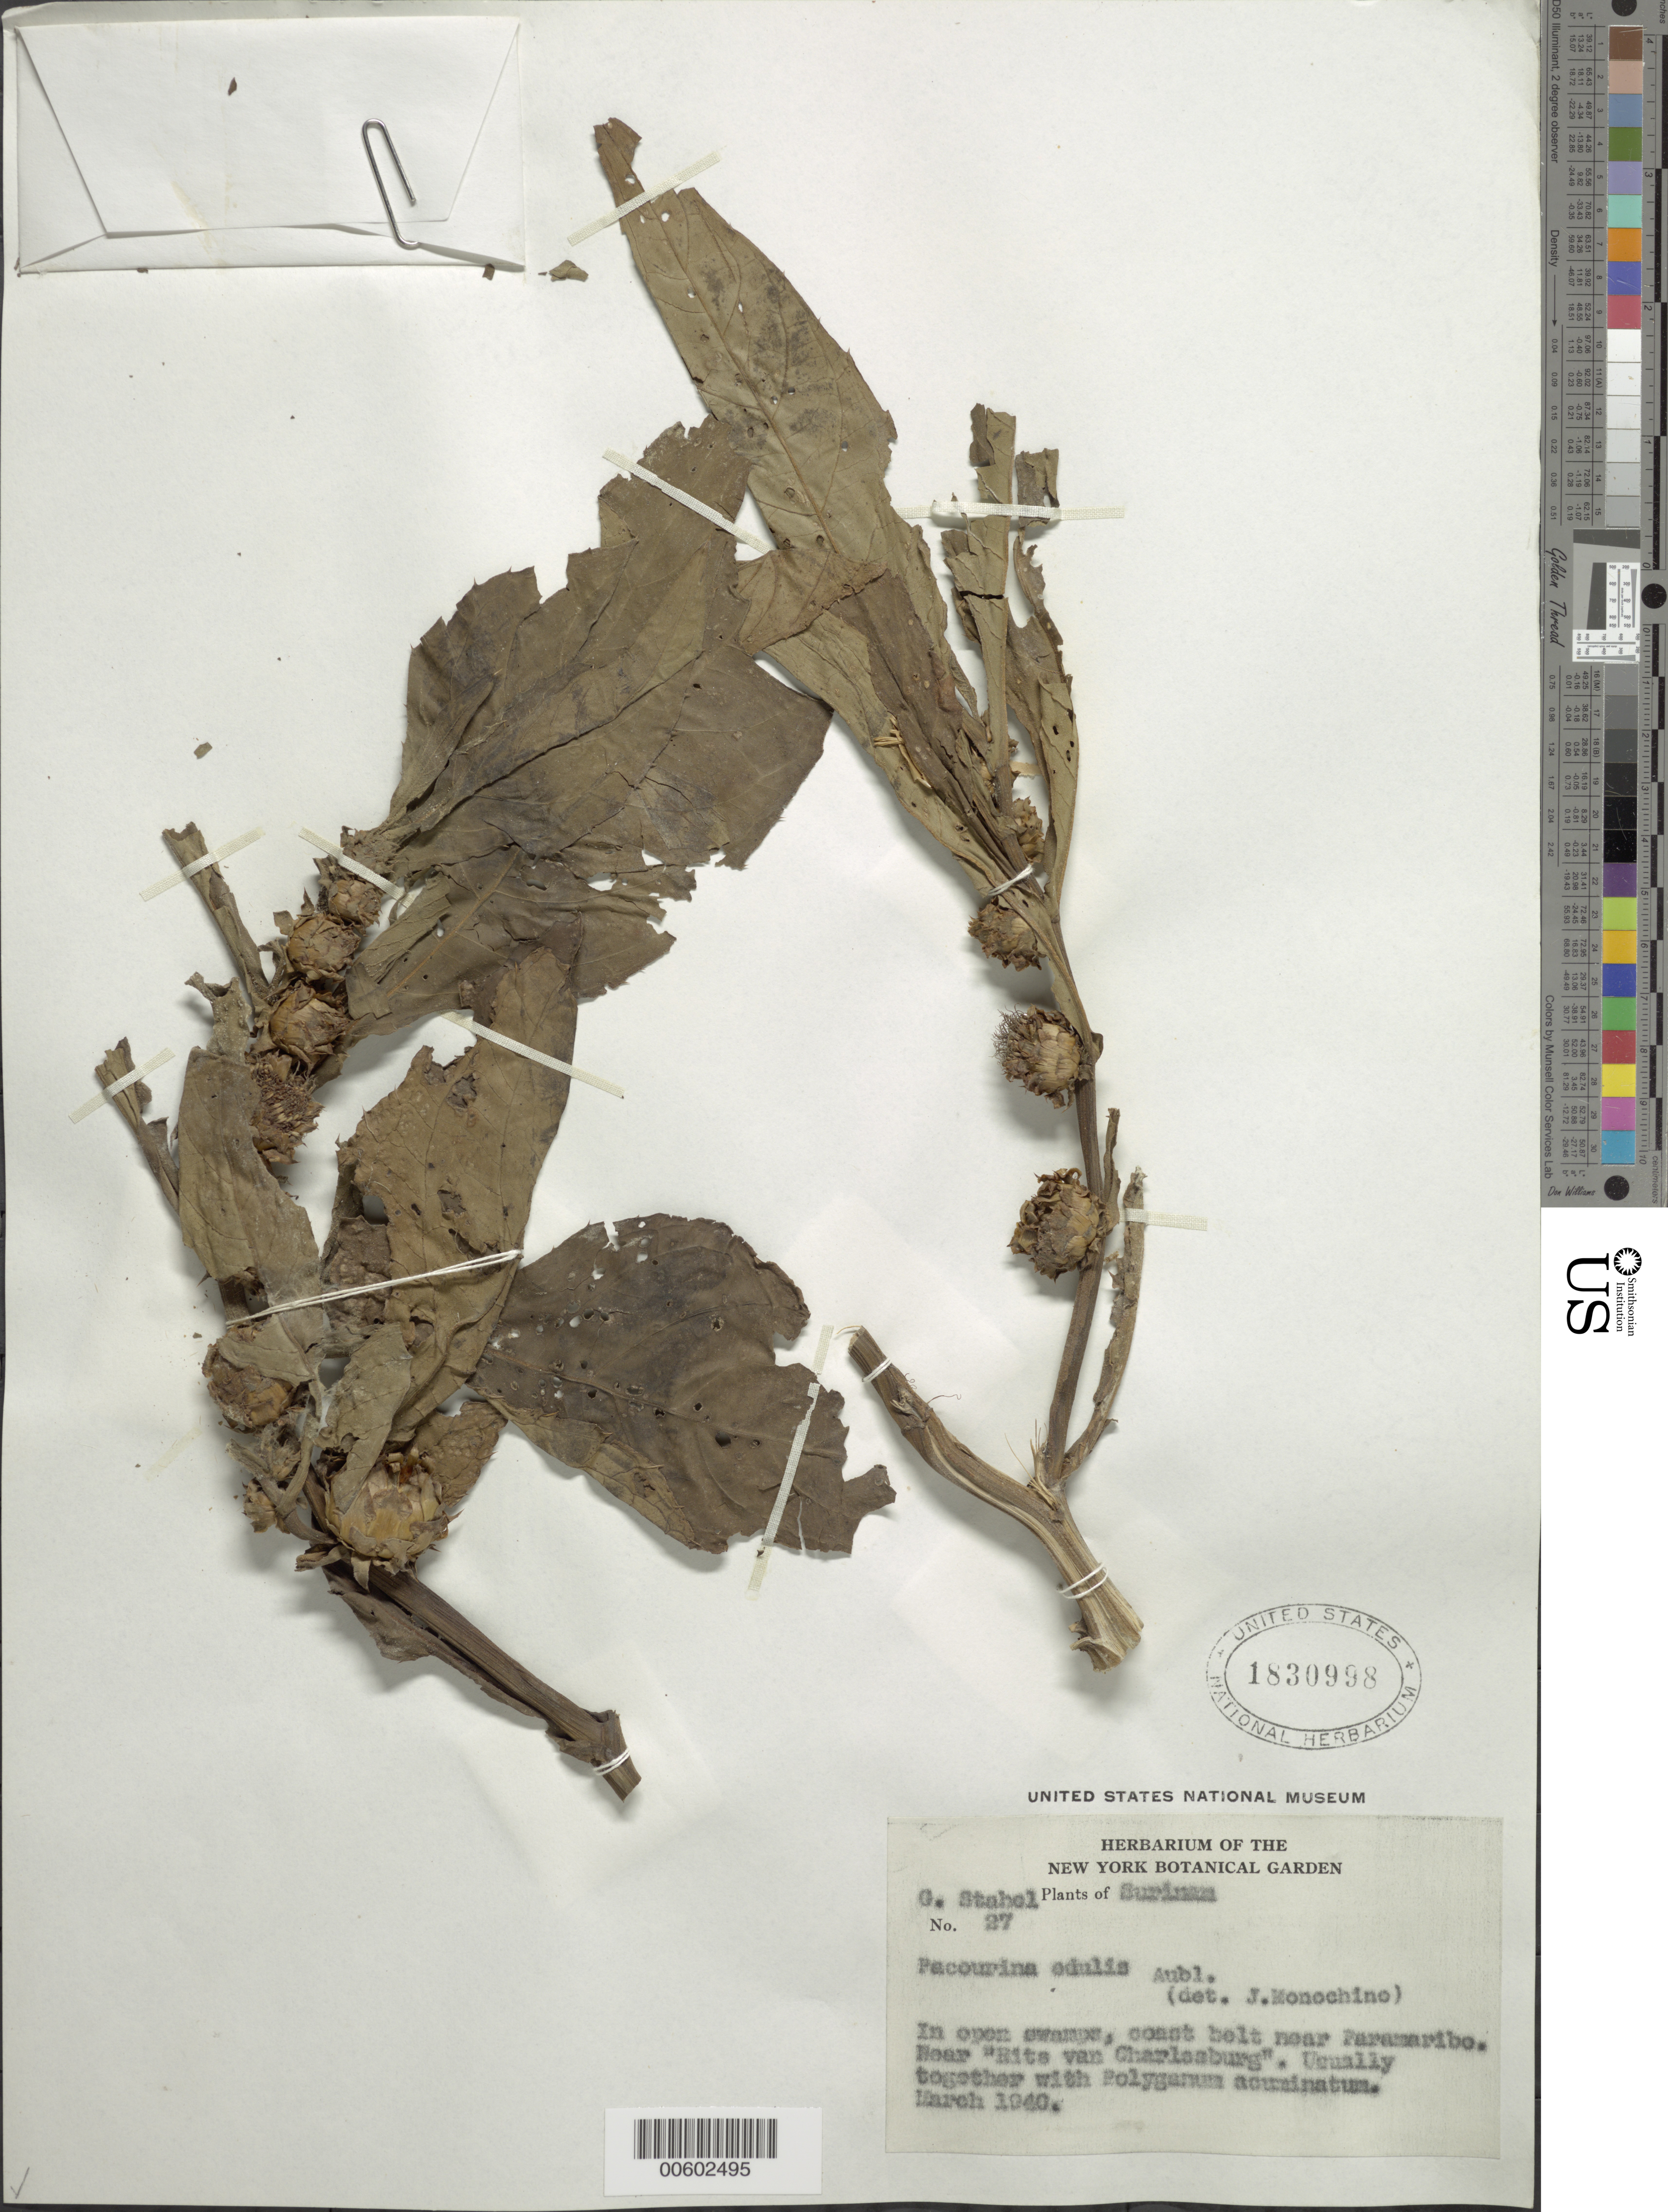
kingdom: Plantae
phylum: Tracheophyta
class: Magnoliopsida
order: Asterales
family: Asteraceae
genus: Pacourina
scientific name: Pacourina edulis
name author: Aubl.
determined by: Monachino, J. V.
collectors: G. Stahel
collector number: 27 ?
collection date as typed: Mar-40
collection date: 1940-03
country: Suriname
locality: Rits van Charlesburg, const. belt near Paramaribo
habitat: Open swamp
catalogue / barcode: US 1830998